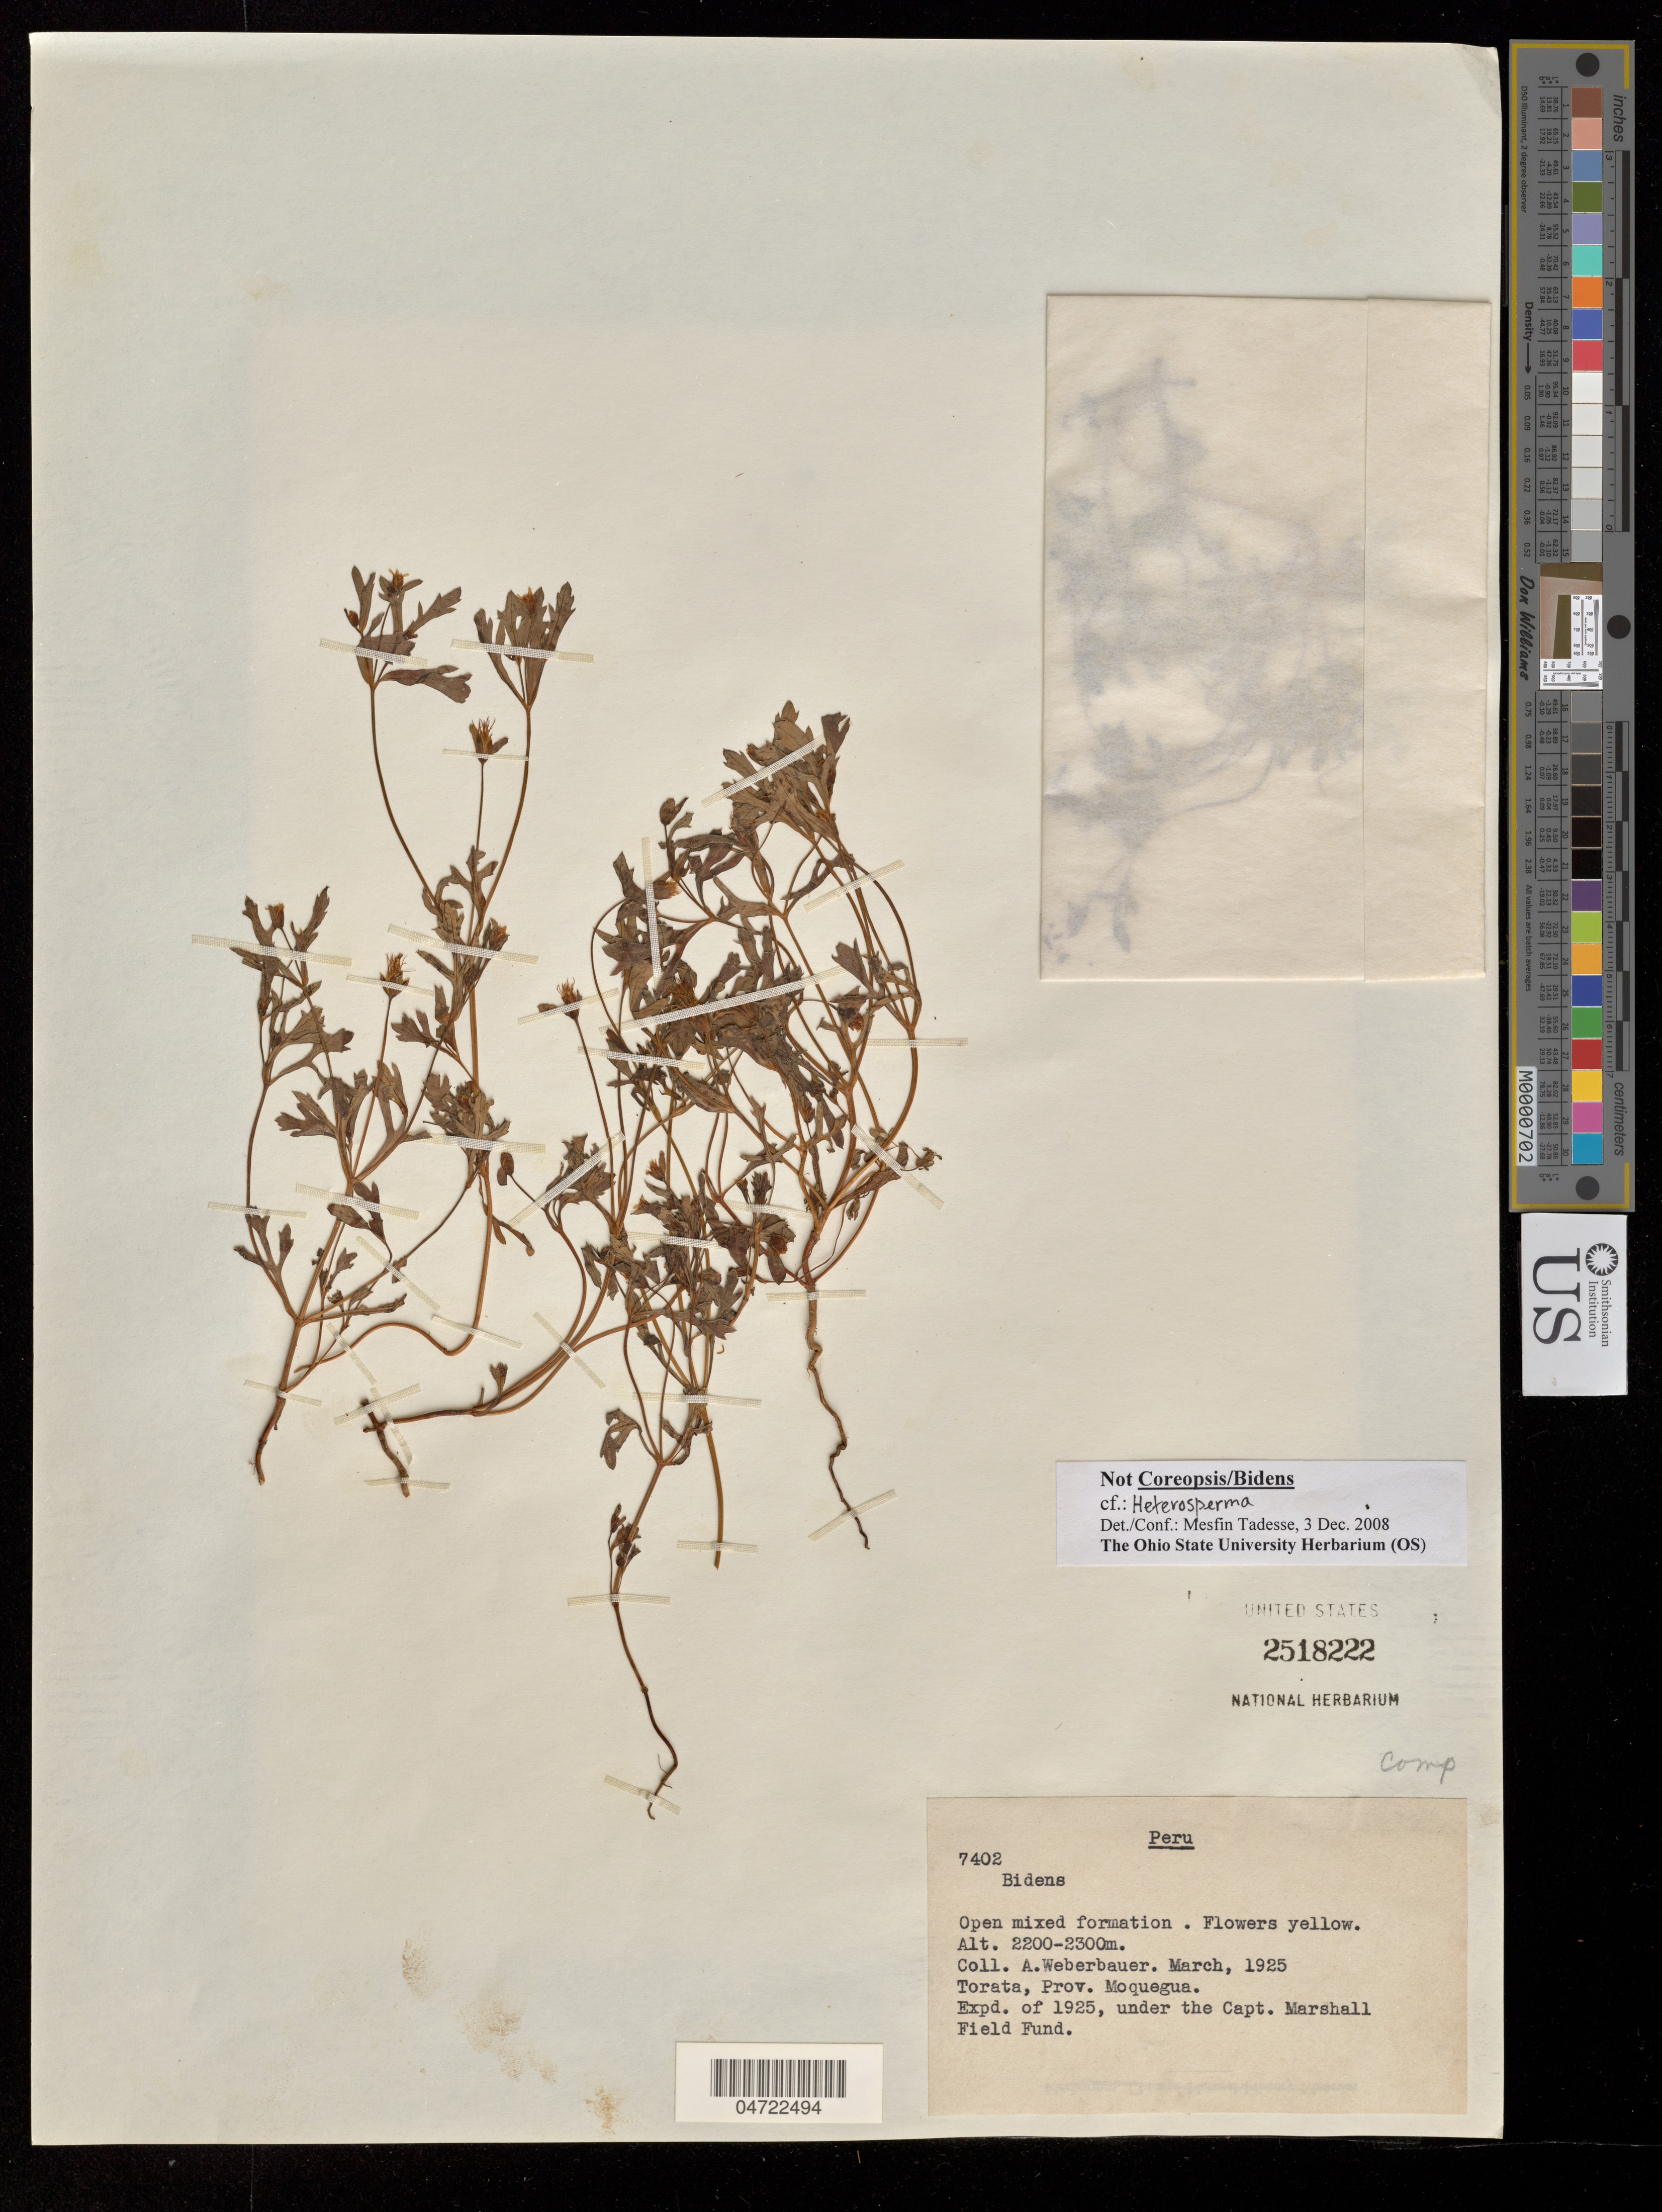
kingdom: Plantae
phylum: Tracheophyta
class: Magnoliopsida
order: Asterales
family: Asteraceae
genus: Heterosperma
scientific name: Heterosperma sp.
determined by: Tadesse, M.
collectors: A. Weberbauer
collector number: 7402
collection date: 1925-03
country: Peru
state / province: Moquegua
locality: Torata.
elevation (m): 2200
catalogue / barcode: US 2518222